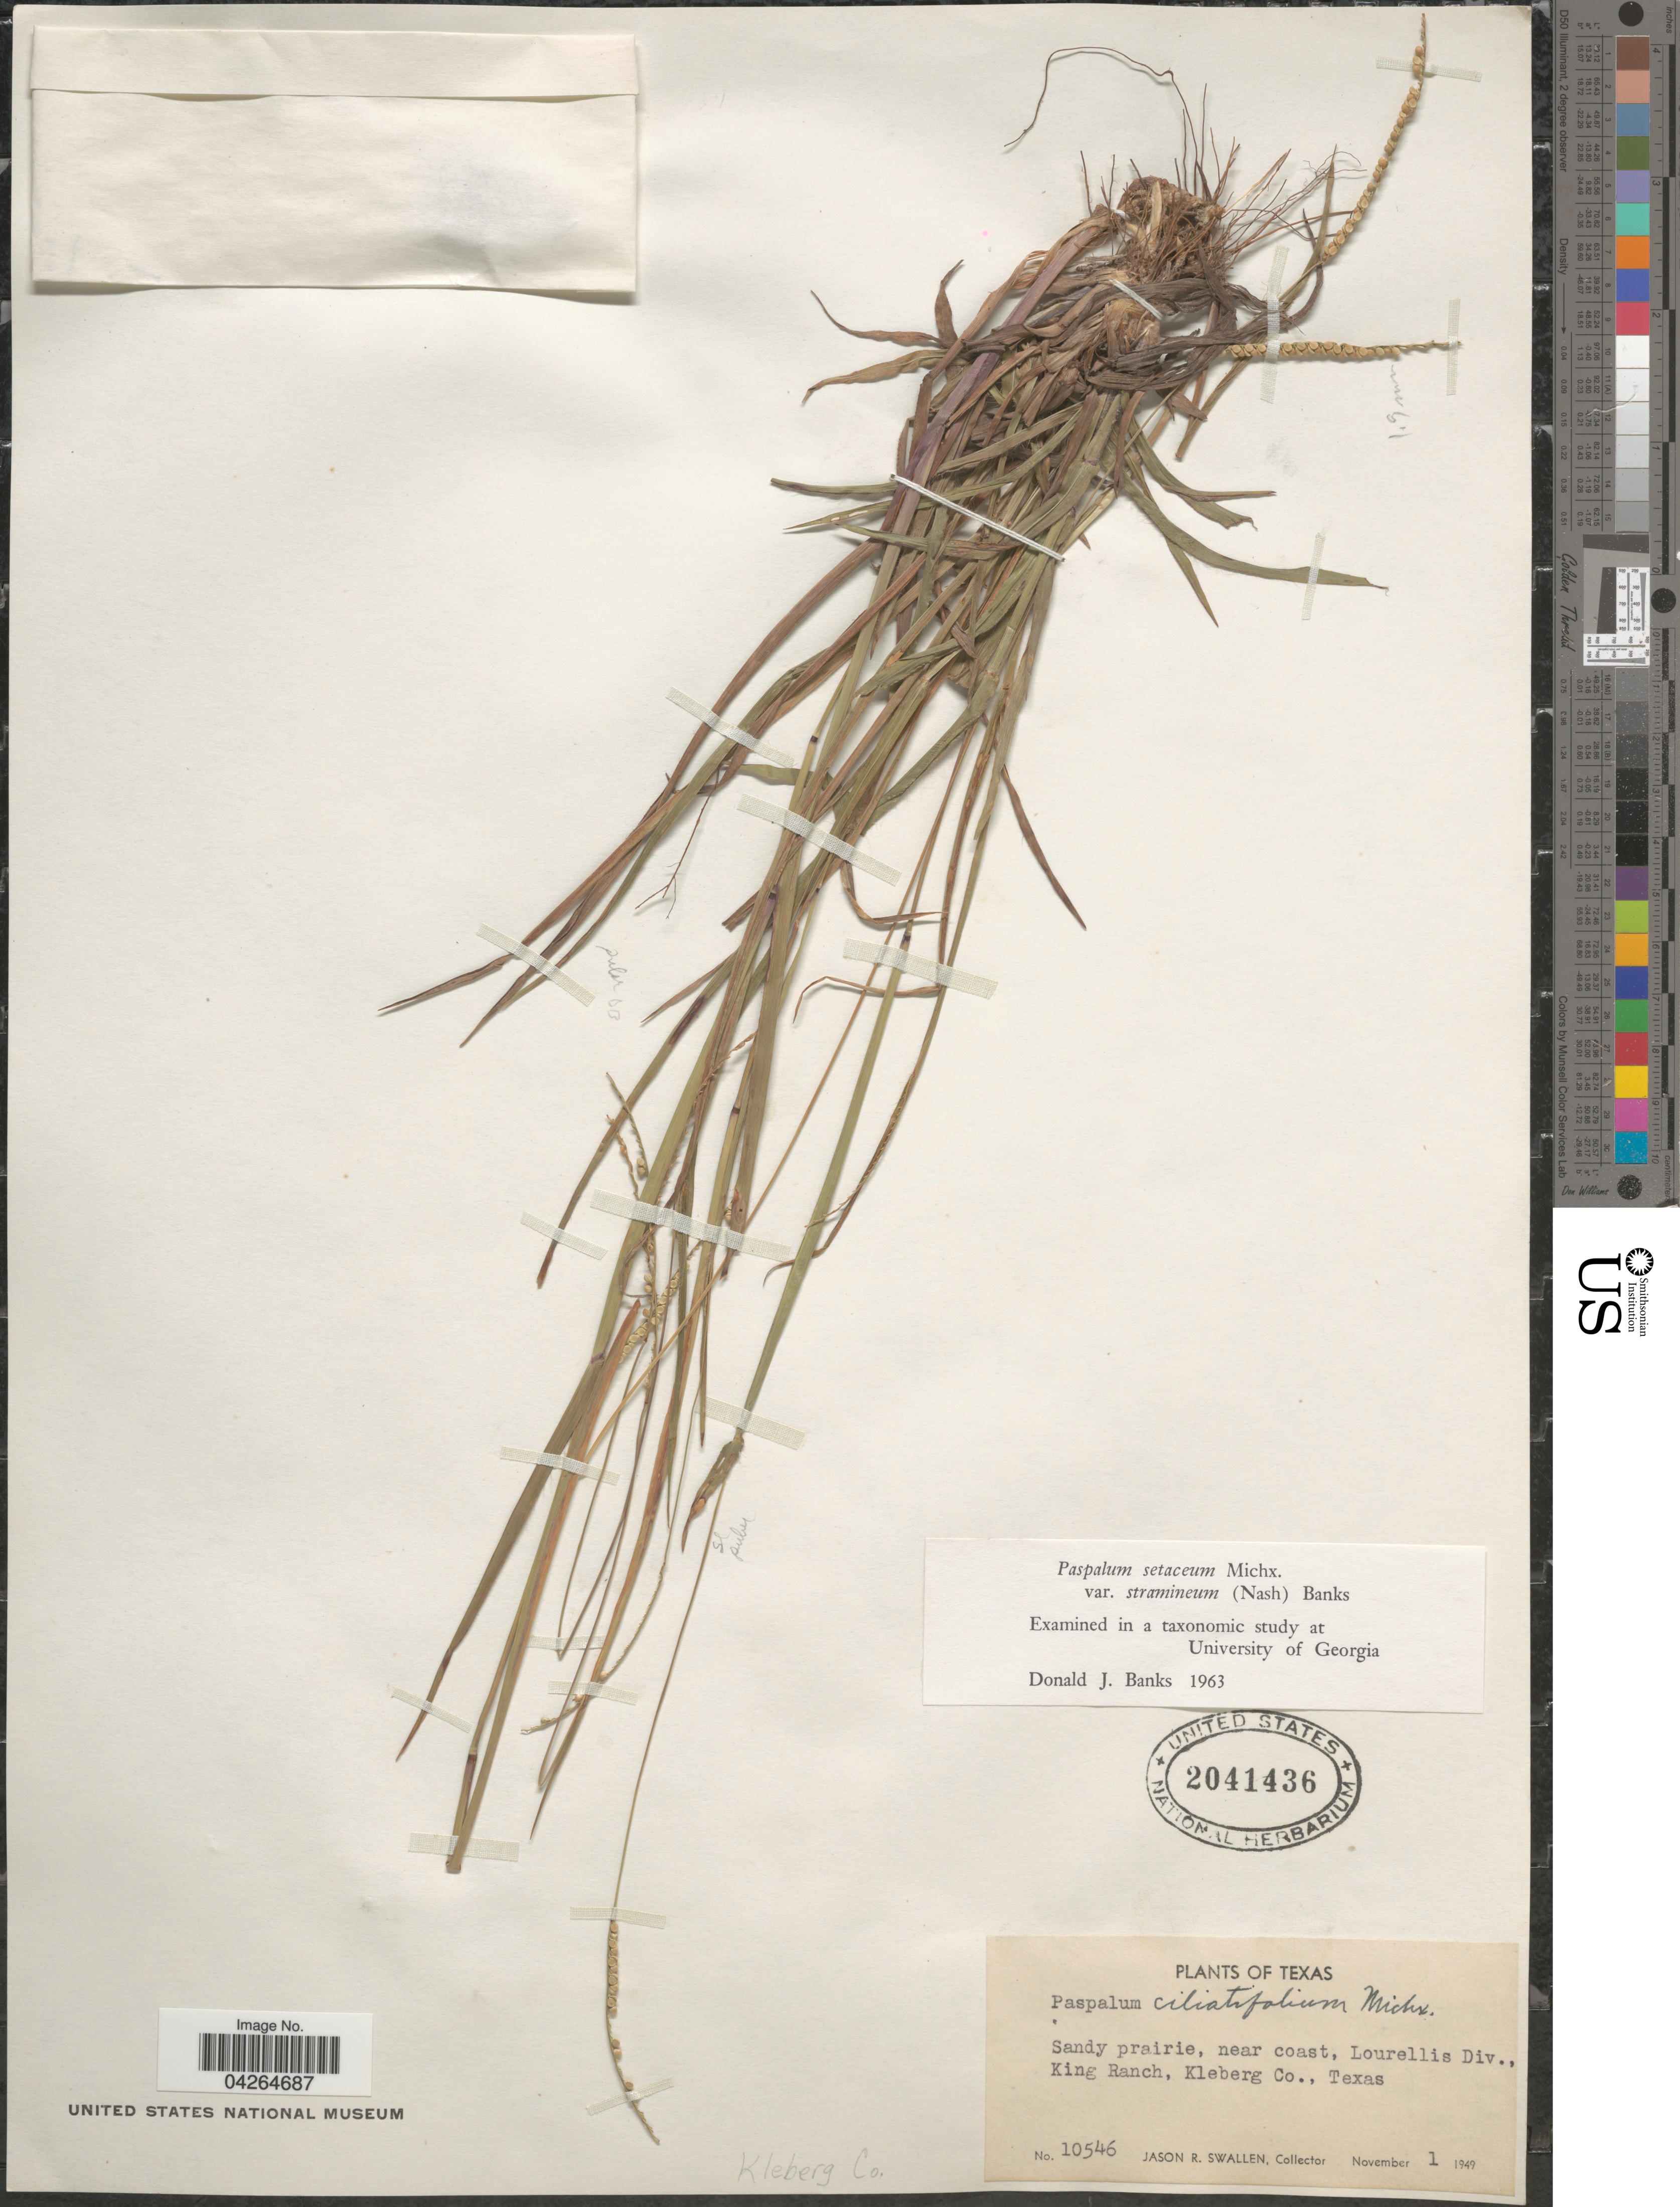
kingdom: Plantae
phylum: Tracheophyta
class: Liliopsida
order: Poales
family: Poaceae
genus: Paspalum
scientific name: Paspalum setaceum var. stramineum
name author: (Nash) D.J. Banks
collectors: J. R. Swallen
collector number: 10546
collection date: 1949-11-01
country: United States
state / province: Texas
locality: Near coast, Lourellis Div., King Ranch, Kleberg Co.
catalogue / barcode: US 2041436